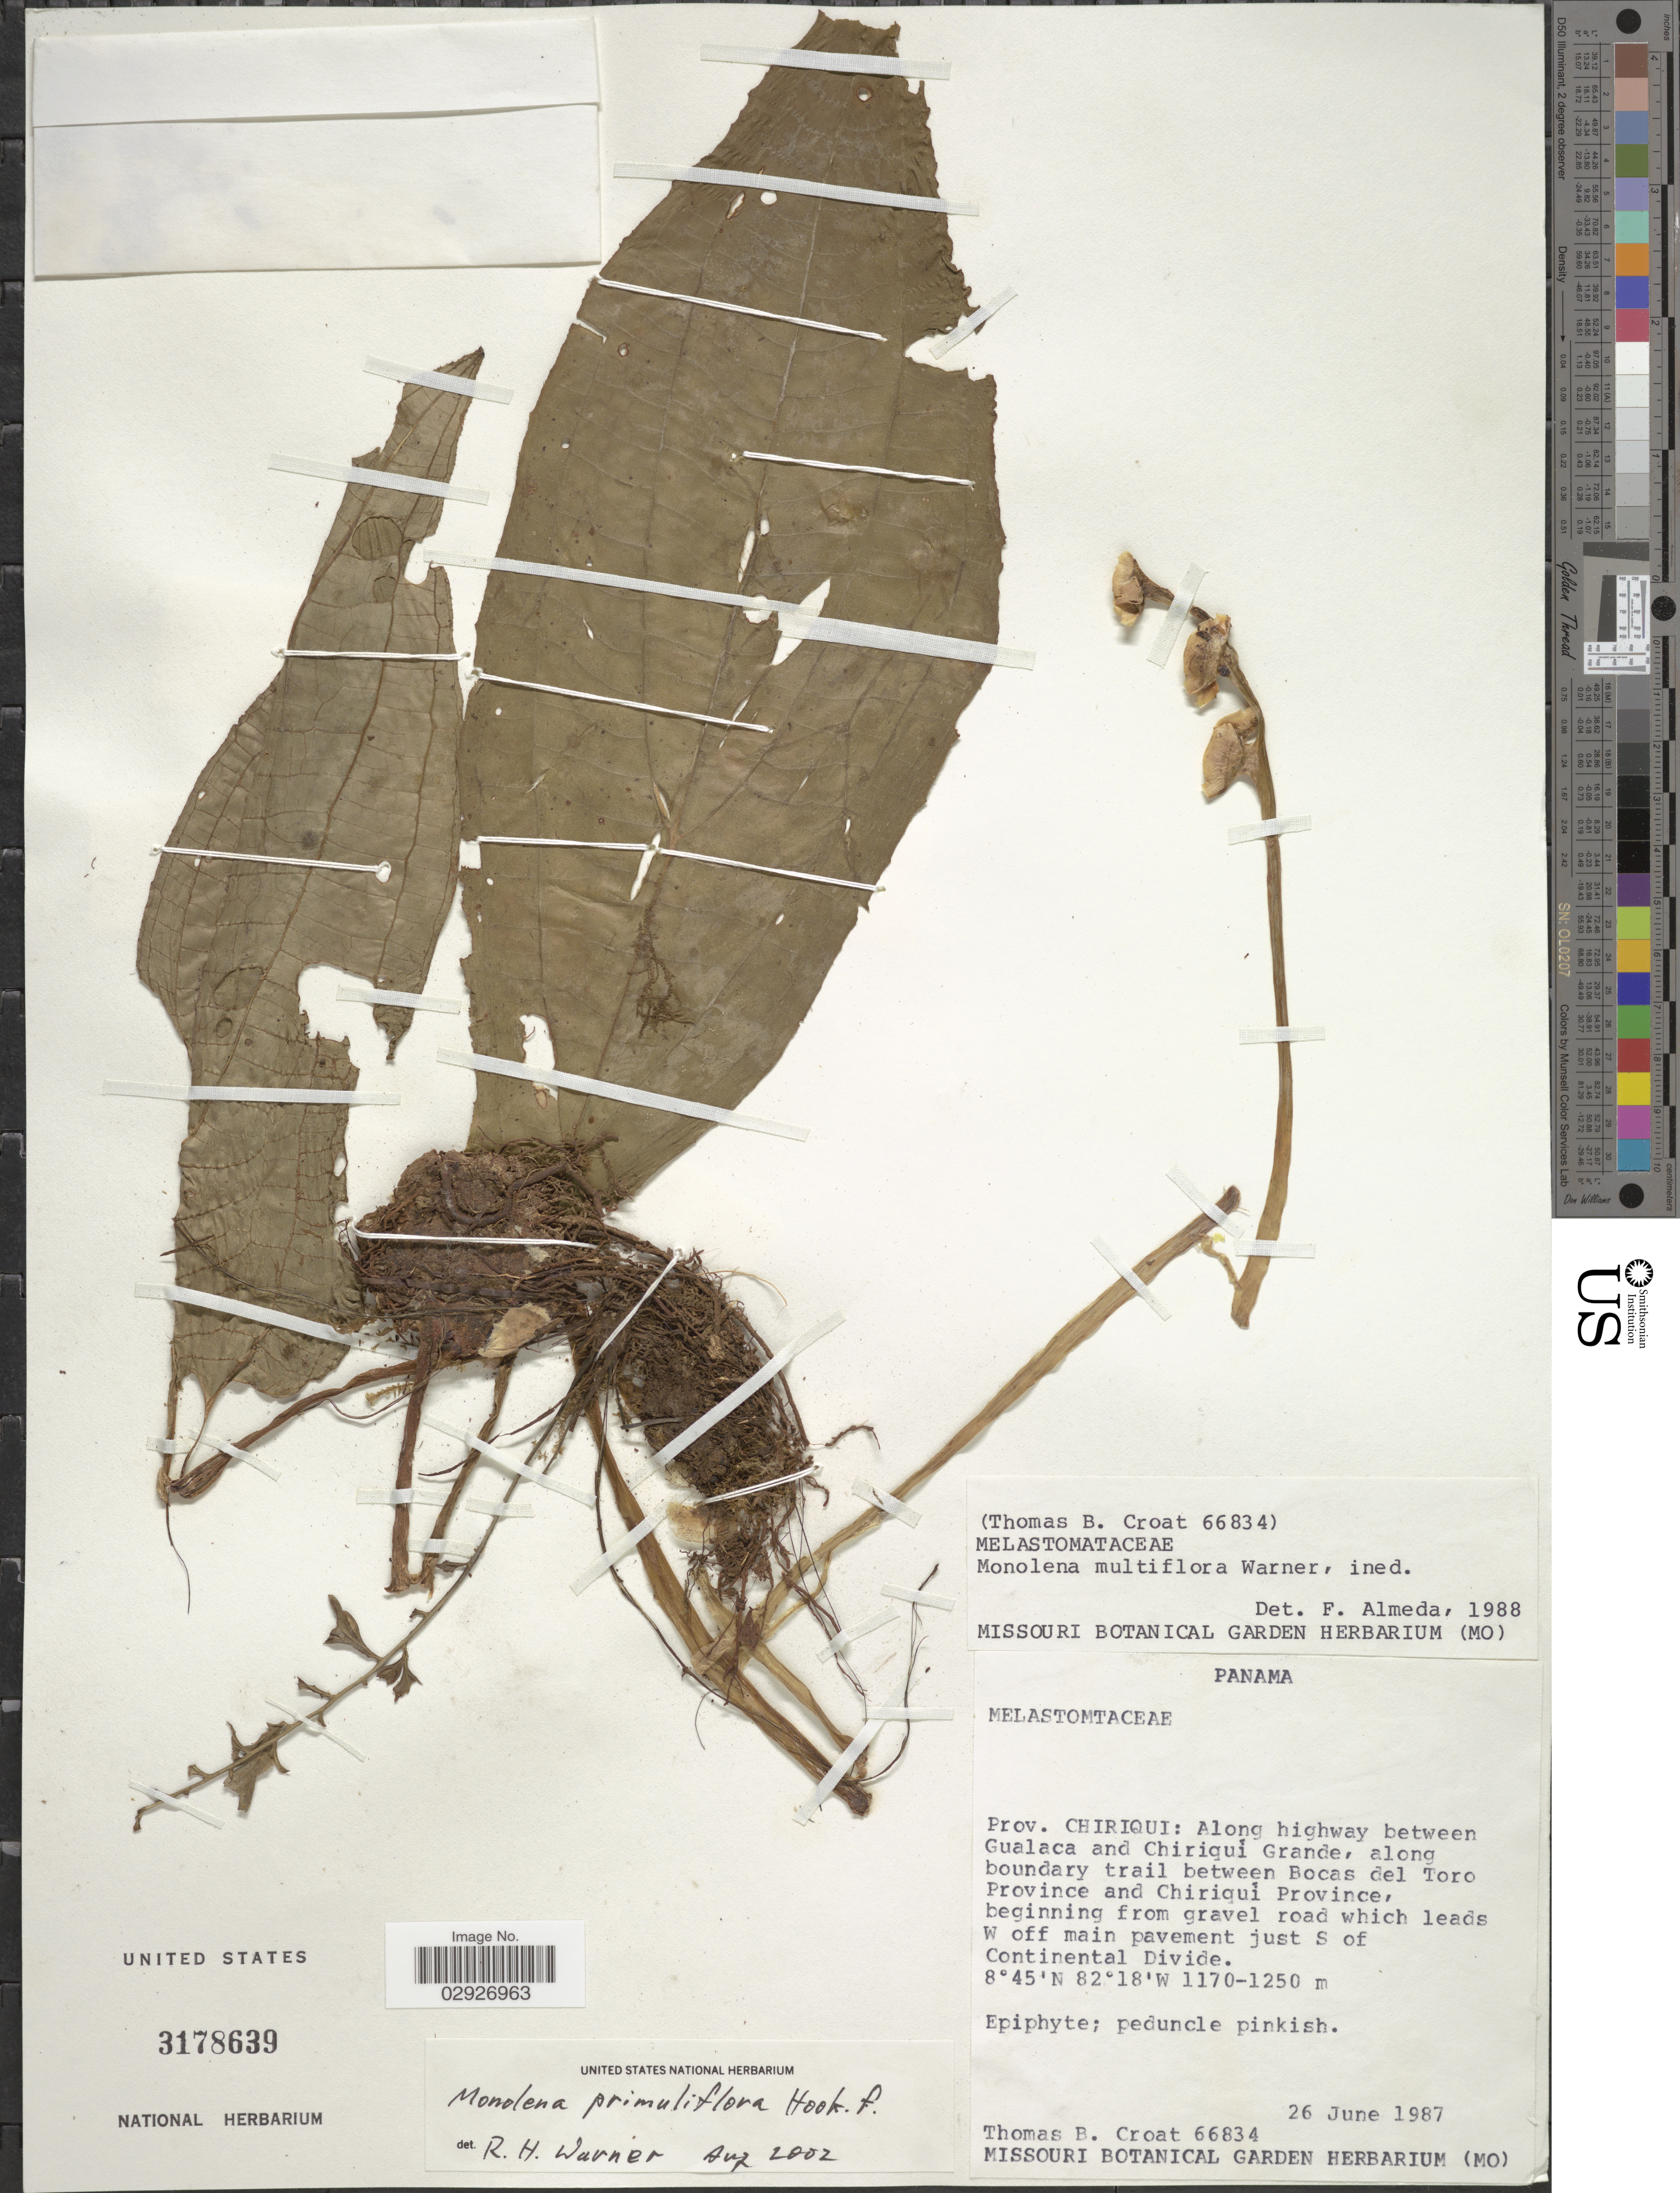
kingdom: Plantae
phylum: Tracheophyta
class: Magnoliopsida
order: Myrtales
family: Melastomataceae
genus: Monolena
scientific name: Monolena primulaeflora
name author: Hook. f.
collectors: T. B. Croat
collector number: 66834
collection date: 1987-06-26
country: Panama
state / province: Chiriqui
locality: Prov. Chiriqui: Along highway between Gualaca and Chiriqui Grande, along boundary trail between Bocas del Toro. Province and Chiriqui Province, beginning from gravel road which leads W off main pavement just S of Continental Divide.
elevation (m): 1170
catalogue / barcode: US 3178639